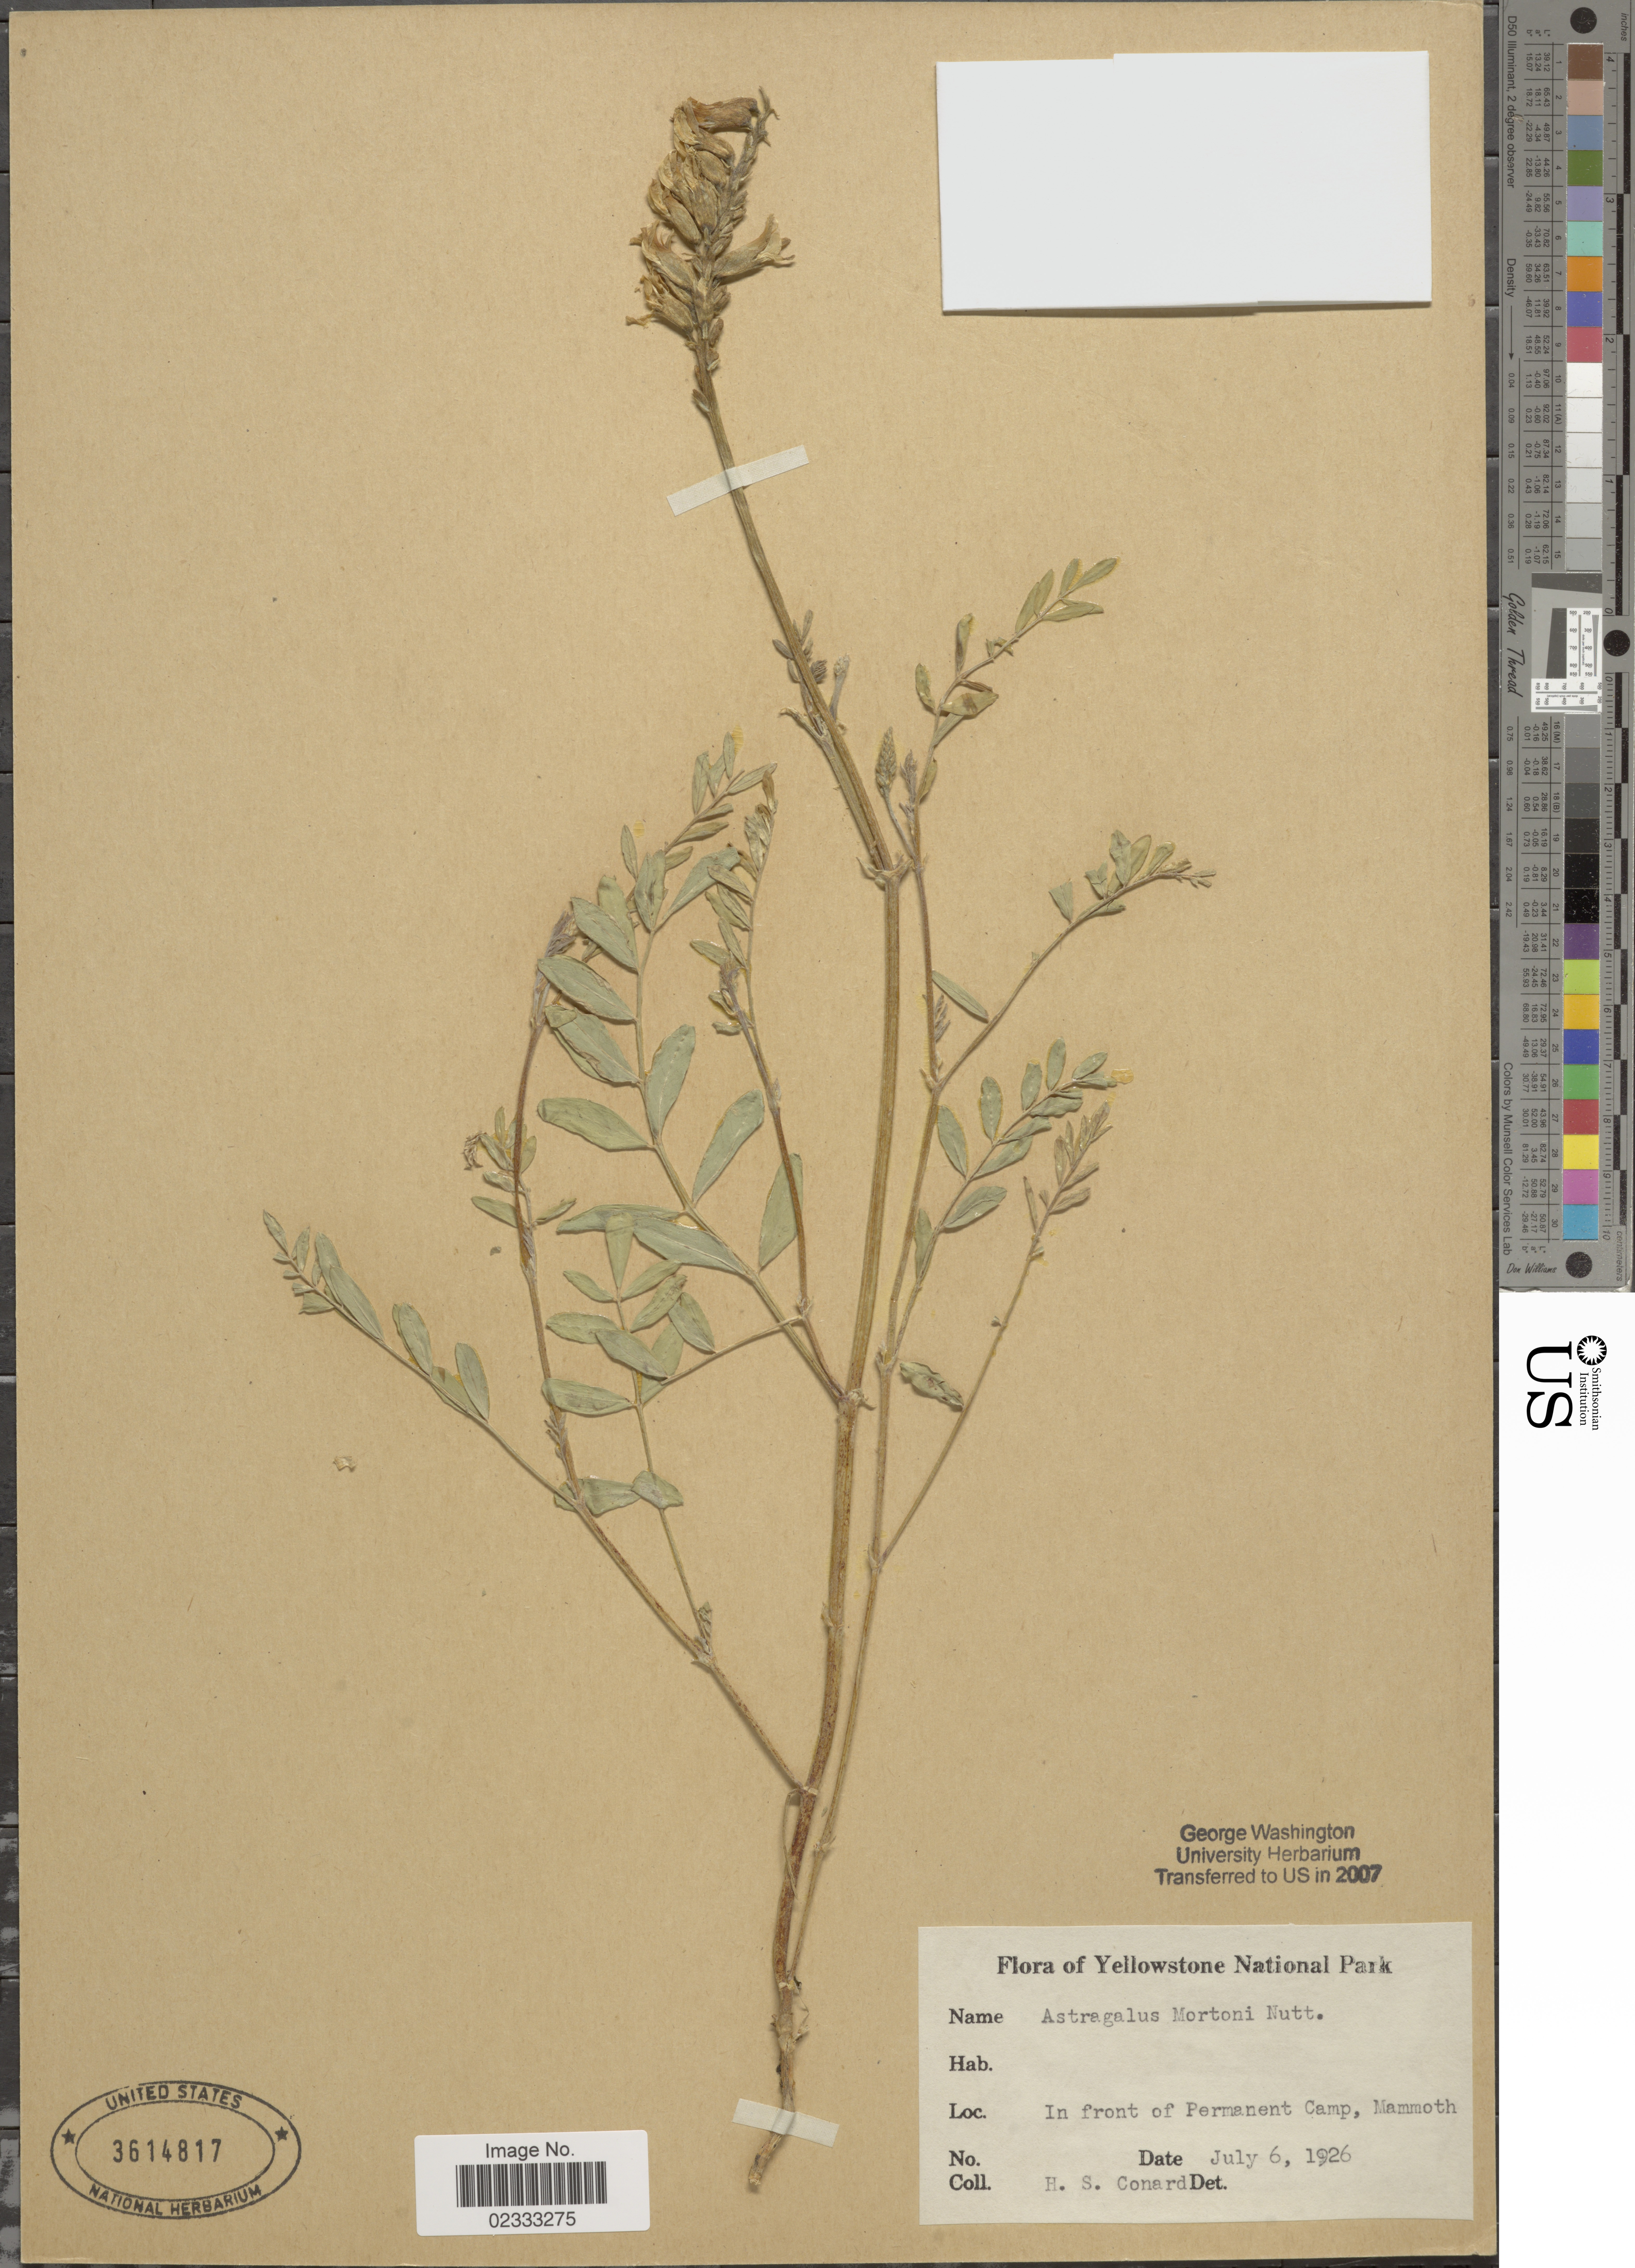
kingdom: Plantae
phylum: Tracheophyta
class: Magnoliopsida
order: Fabales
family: Fabaceae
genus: Astragalus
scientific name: Astragalus mortonii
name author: Nutt.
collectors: H. S. Conard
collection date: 1926-07-06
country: United States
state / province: Wyoming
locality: Yellowstone National Park, in front of Permanent Camp, Mammoth.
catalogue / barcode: US 3614817